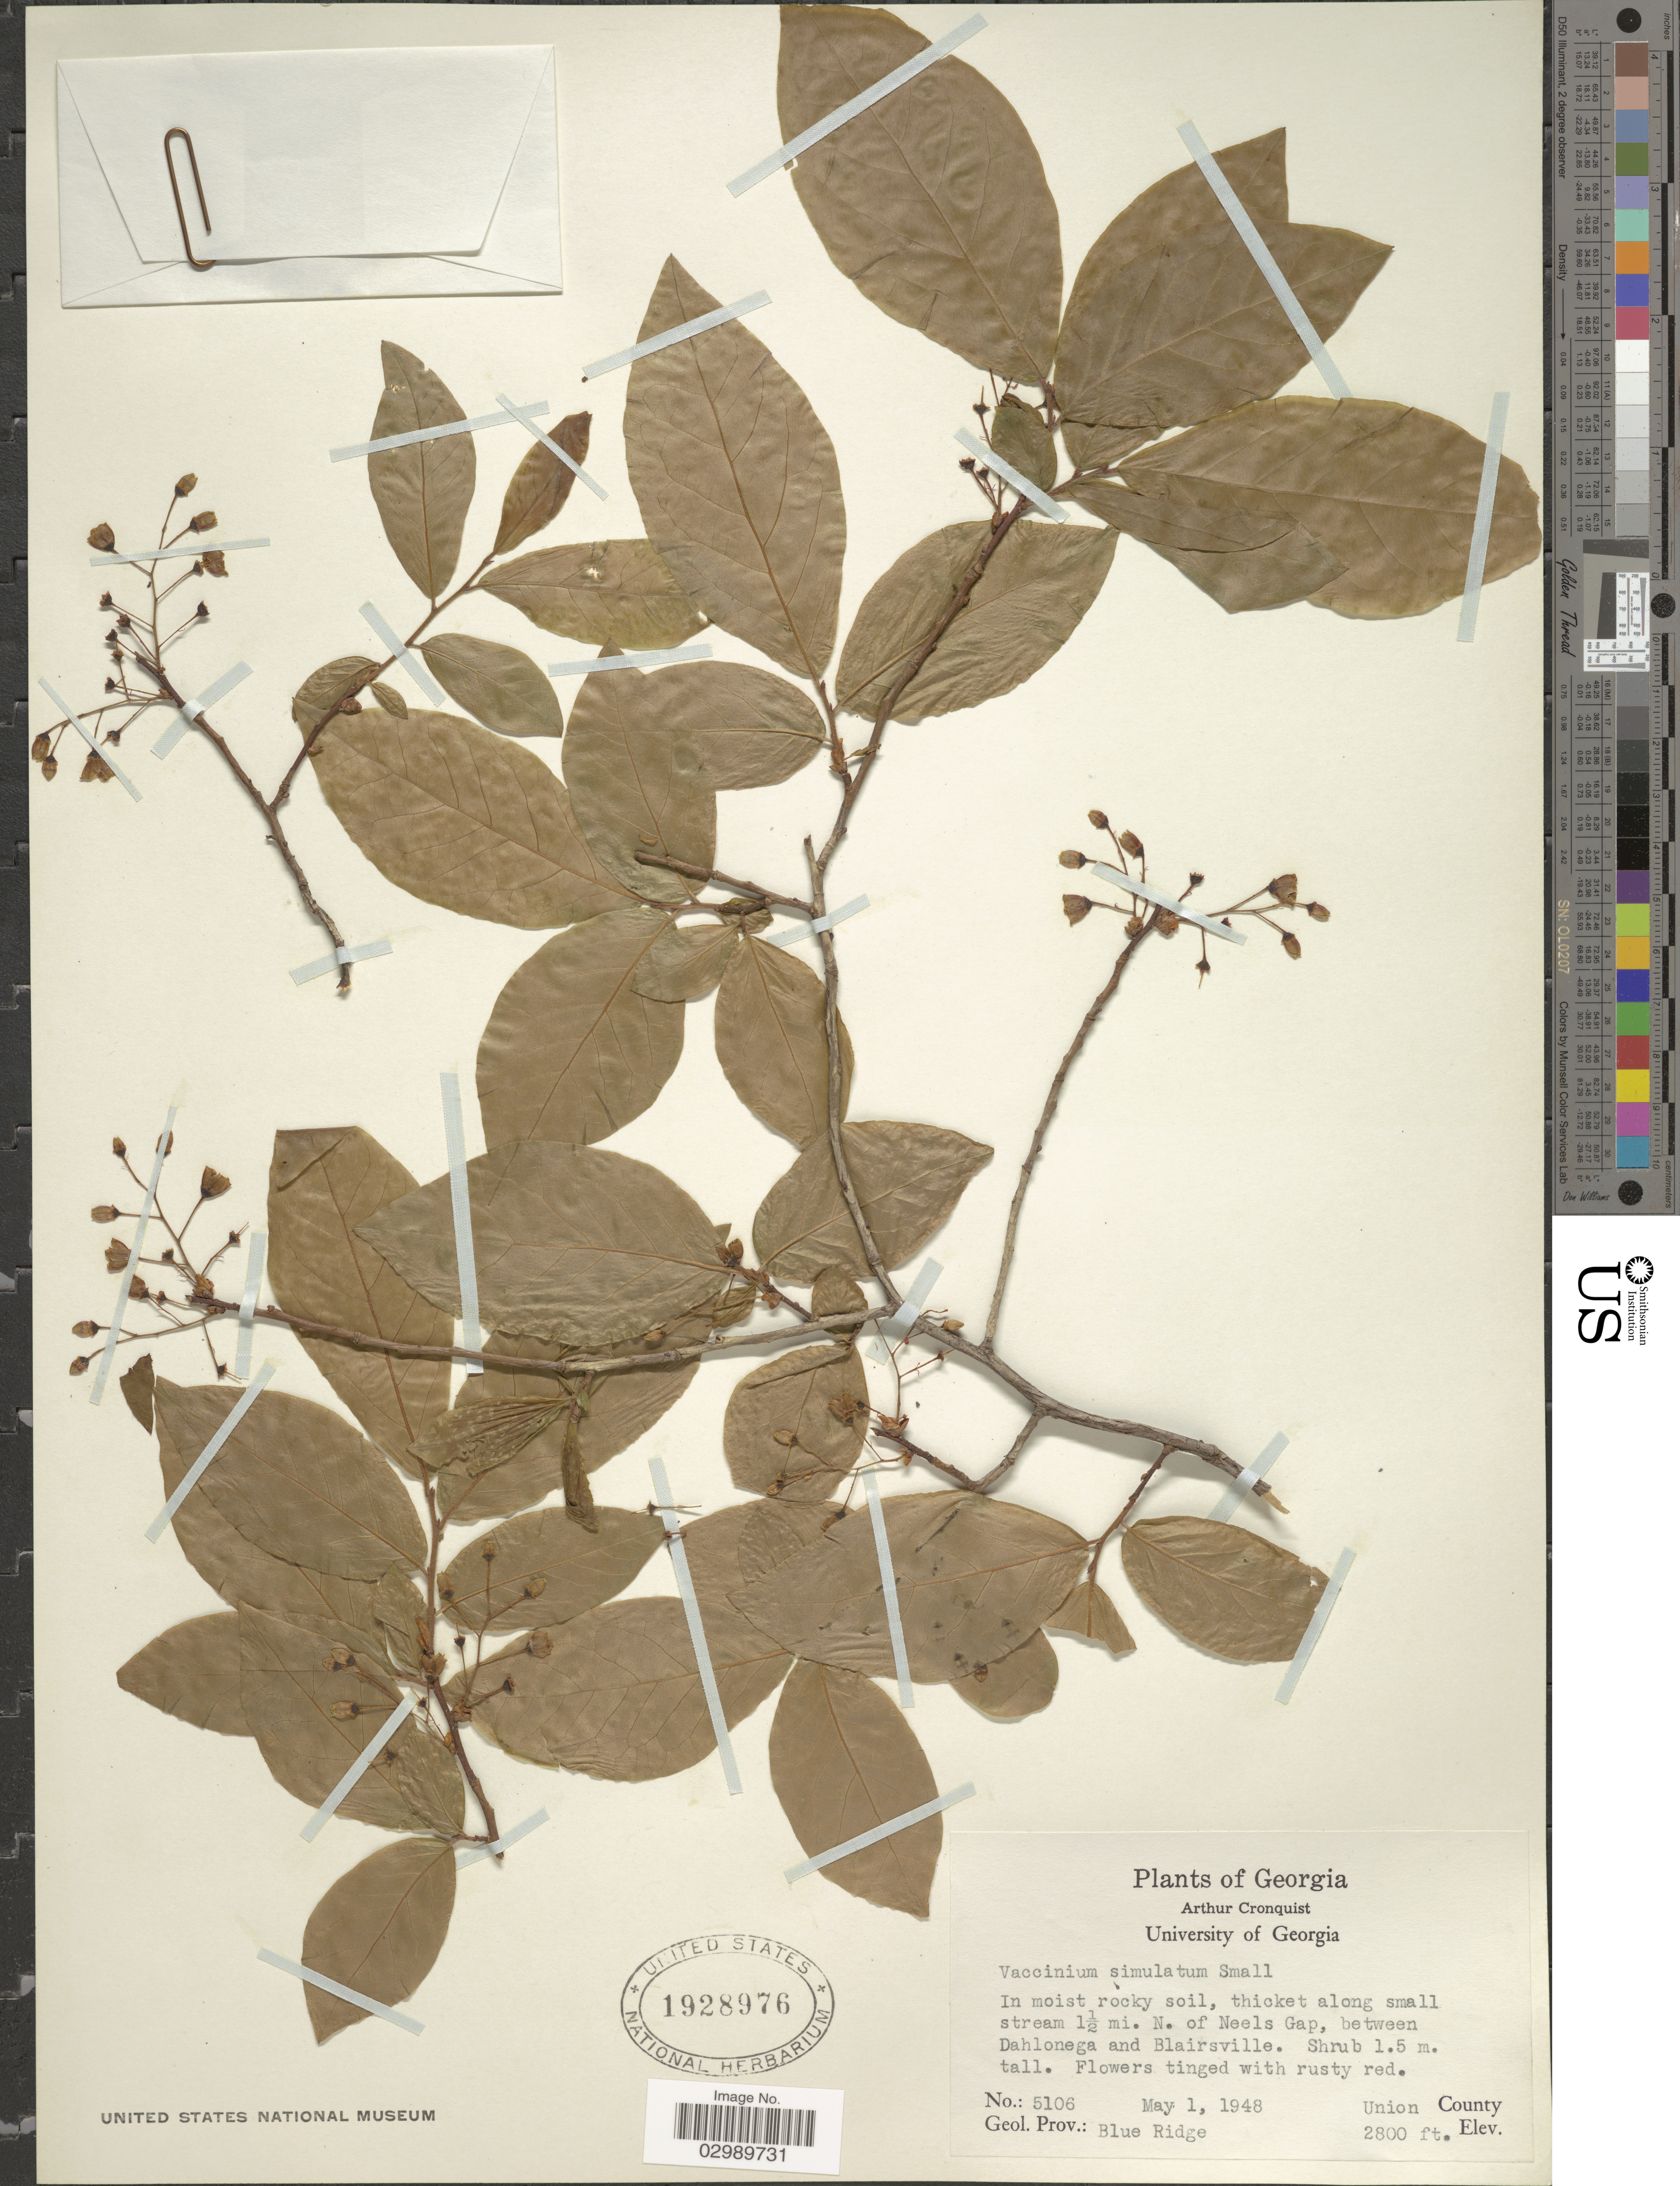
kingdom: Plantae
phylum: Tracheophyta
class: Magnoliopsida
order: Ericales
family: Ericaceae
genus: Vaccinium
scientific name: Vaccinium simulatum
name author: Small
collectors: A. J. Cronquist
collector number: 5106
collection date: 1948-05-01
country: United States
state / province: Georgia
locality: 1½ mi. N. of Neels Gap, between Dahlonega and Blairsville. Union County. Geol. Prov.: Blue Ridge.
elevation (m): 853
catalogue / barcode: US 1928976